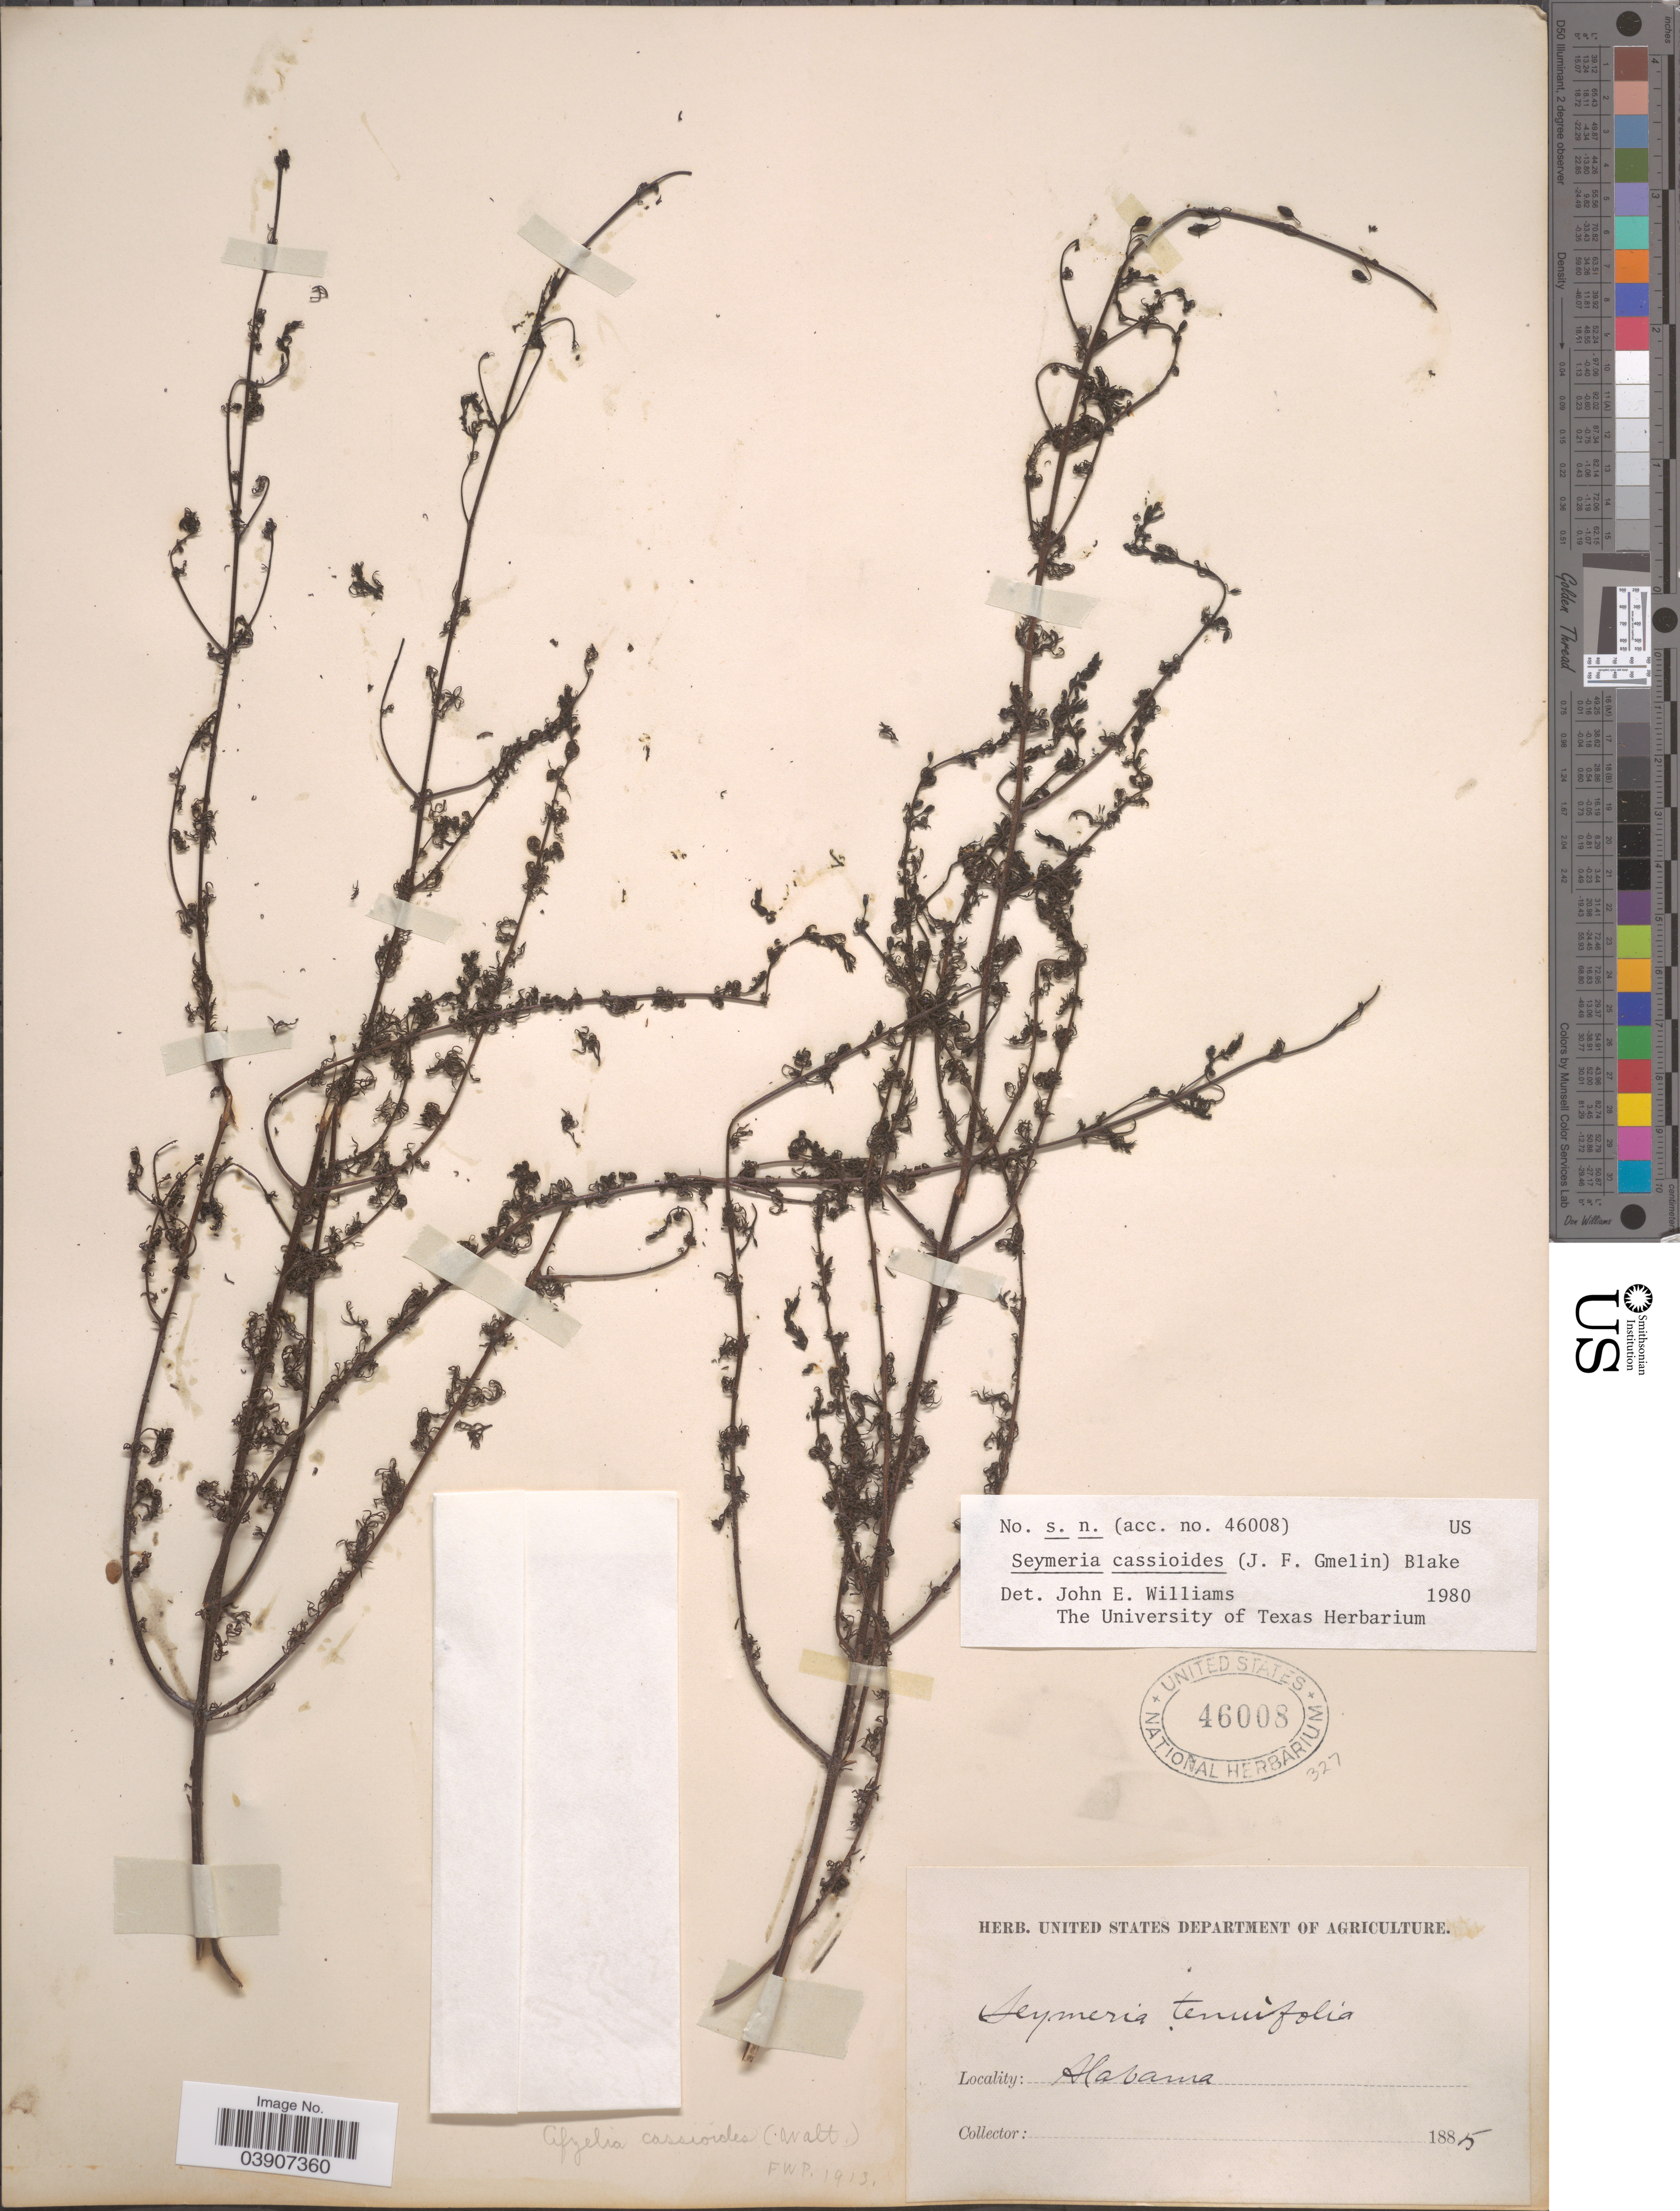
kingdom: Plantae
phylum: Tracheophyta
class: Magnoliopsida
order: Lamiales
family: Orobanchaceae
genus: Seymeria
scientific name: Seymeria cassioides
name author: (J.F. Gmel.) S.F. Blake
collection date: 1885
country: United States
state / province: Alabama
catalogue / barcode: US 46008